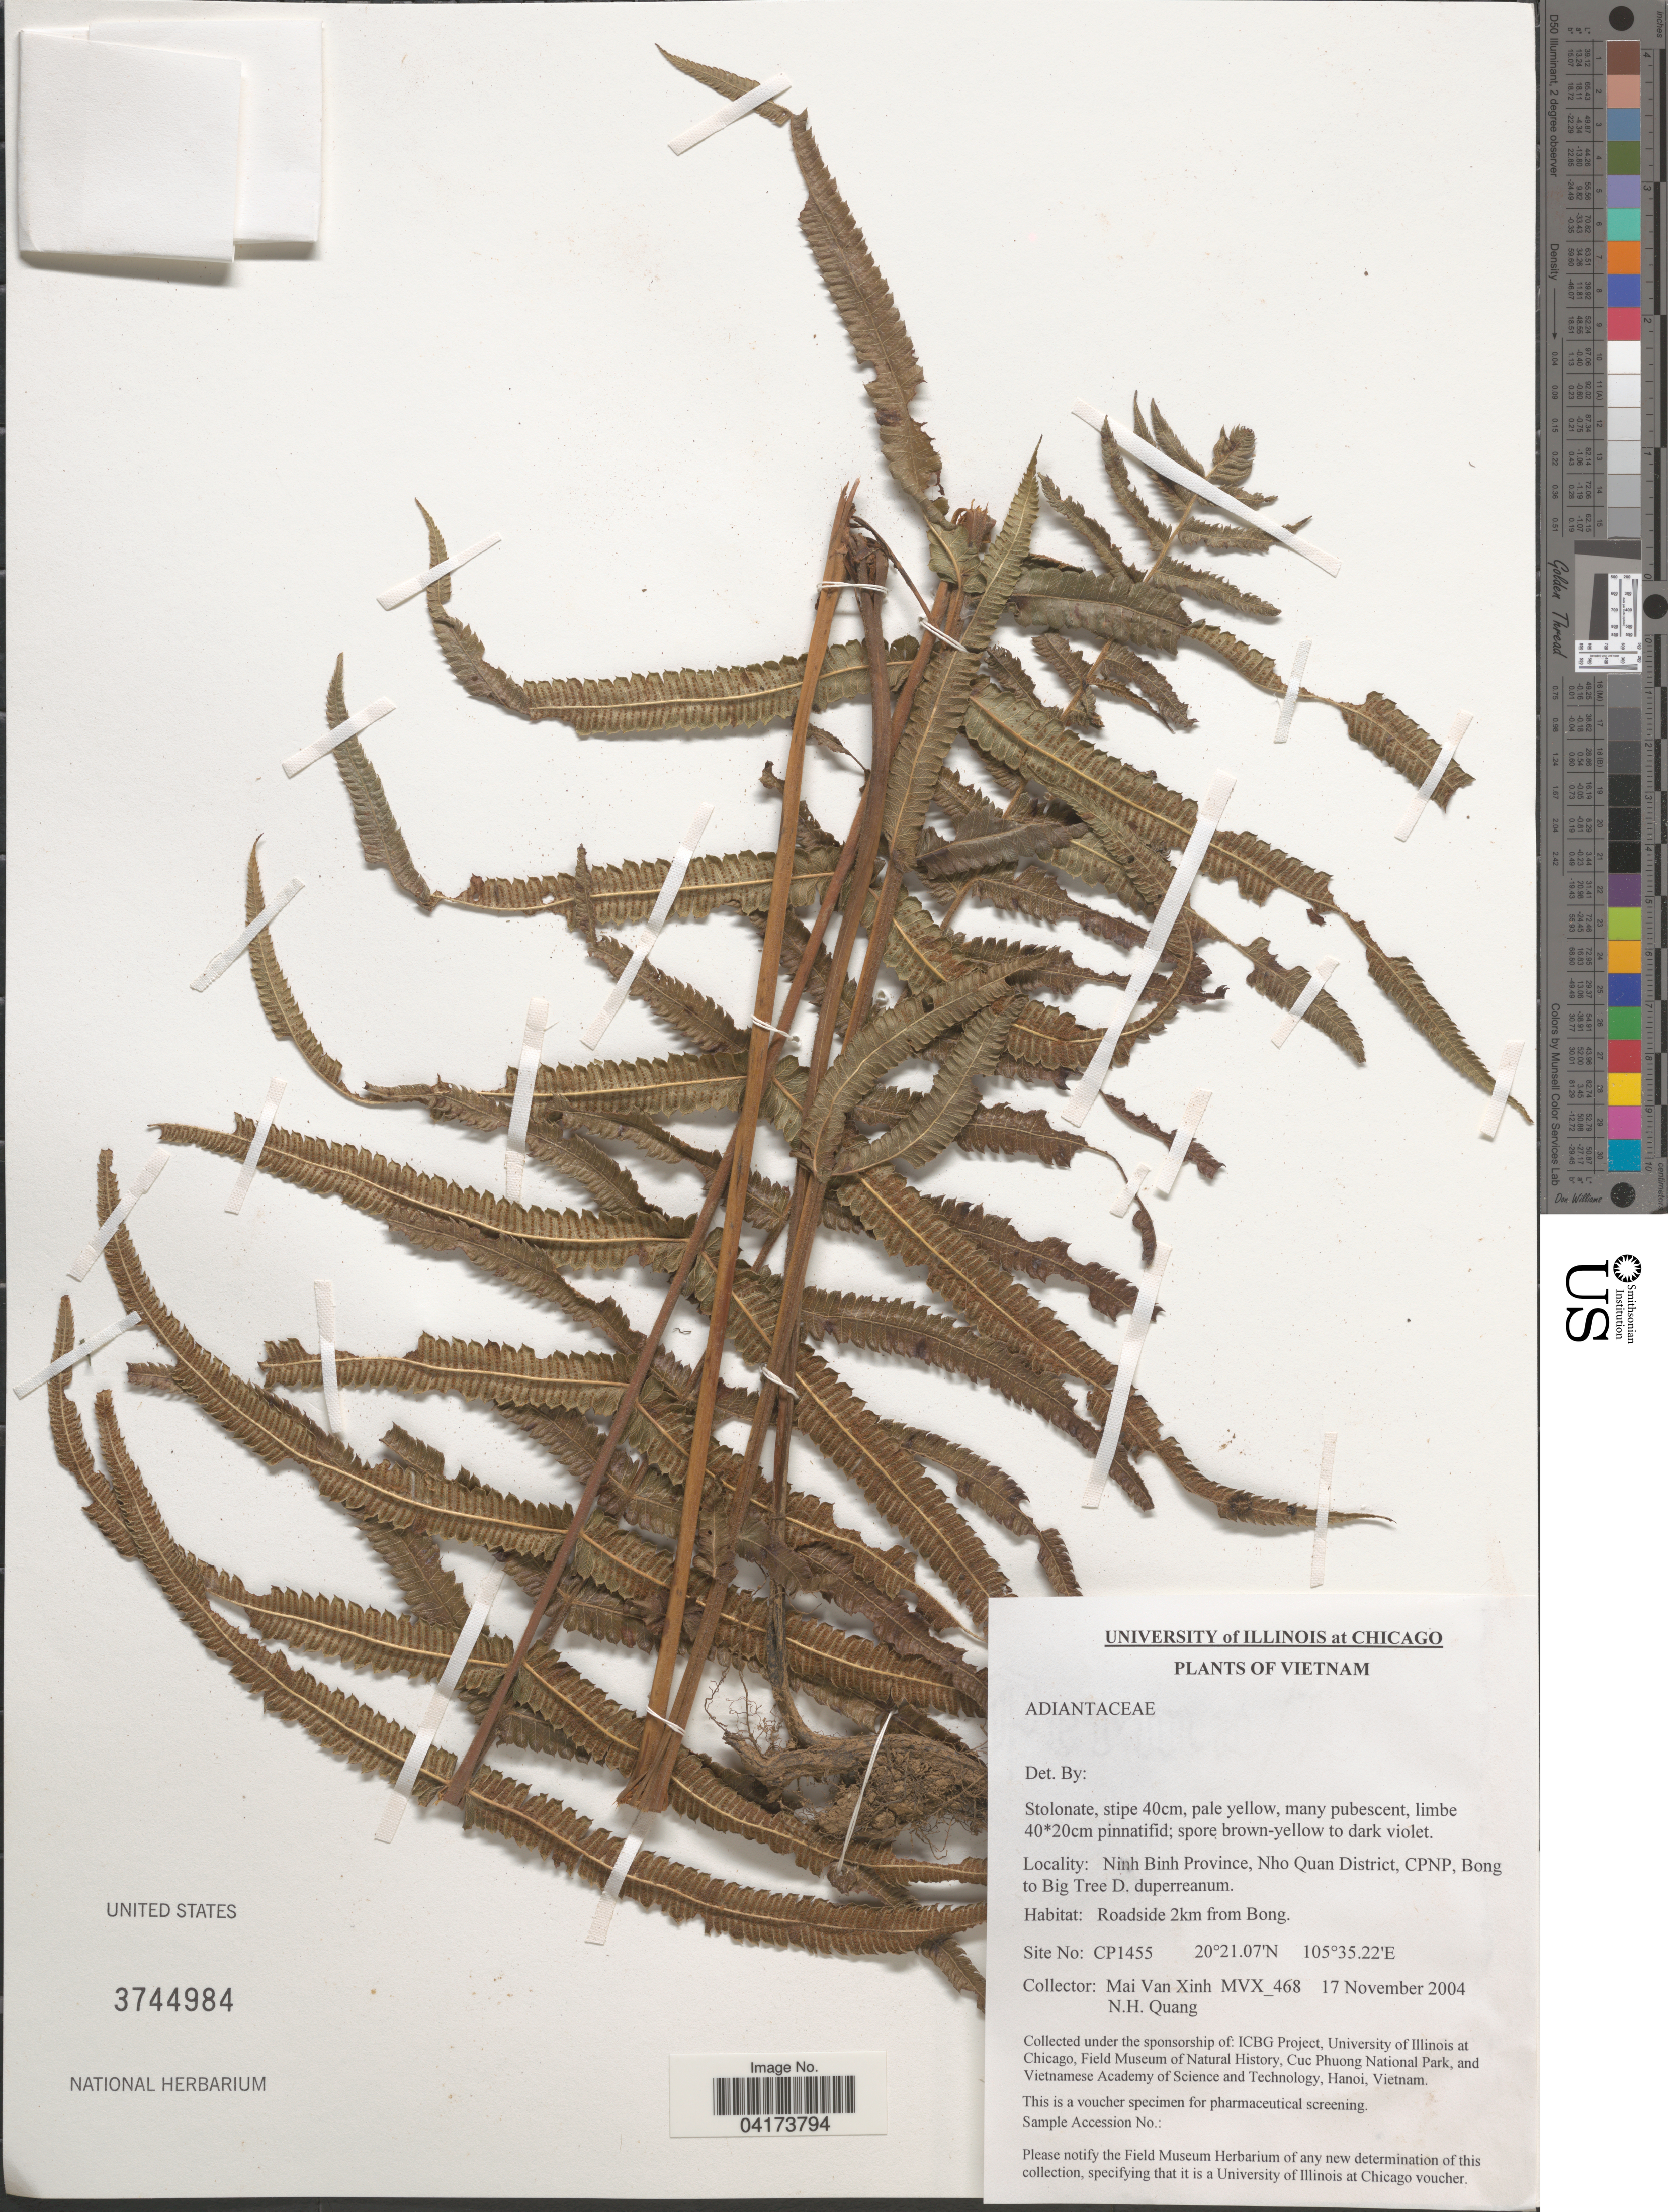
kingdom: Plantae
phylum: Tracheophyta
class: Polypodiopsida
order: Polypodiales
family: Pteridaceae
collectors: M. Xinh & N. Quang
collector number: MVX468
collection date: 2004-11-17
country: Vietnam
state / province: Ninh Binh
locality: Nho Quan District, CPNP, Bong to Big Tree D. duperreanum. Roadside 2km from Bong.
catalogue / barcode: US 3744984